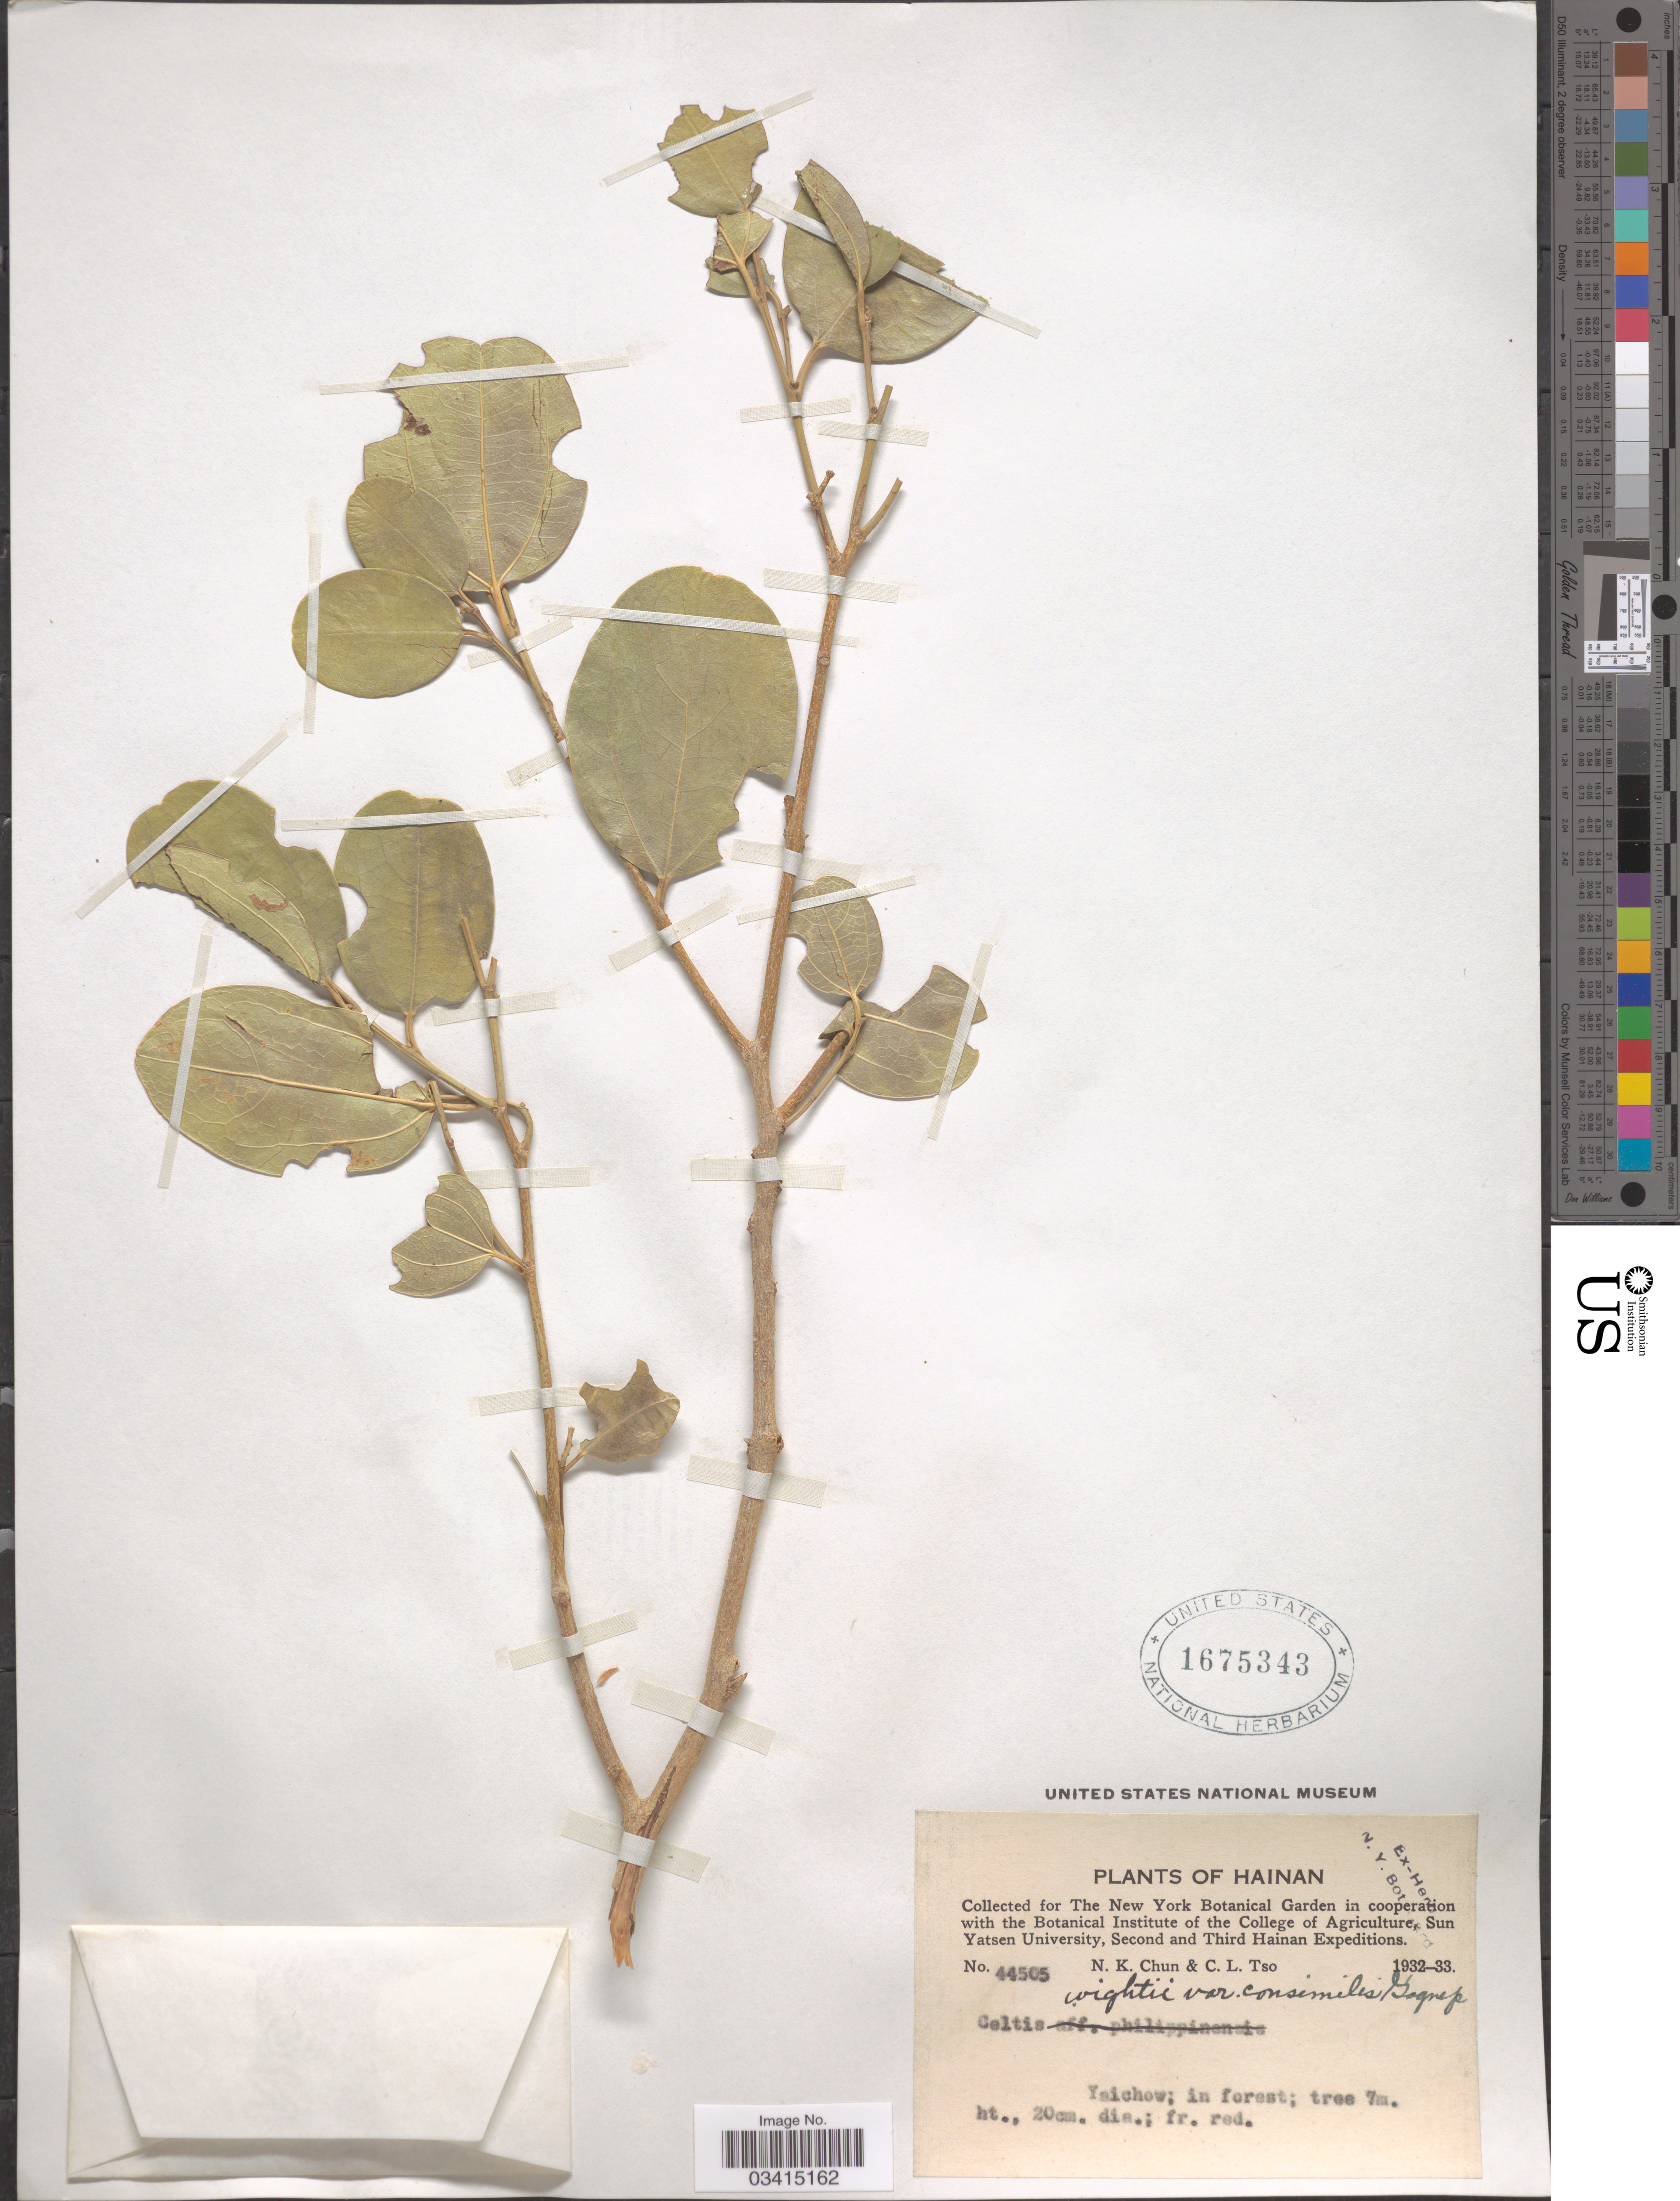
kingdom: Plantae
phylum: Tracheophyta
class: Magnoliopsida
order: Rosales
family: Cannabaceae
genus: Celtis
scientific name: Celtis philippensis var. wightii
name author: (Planch.) Soepadmo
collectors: N. K. Chun & C. Tso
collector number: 44505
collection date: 1932/1933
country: China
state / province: Hainan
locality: Yaichow.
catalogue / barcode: US 1675343